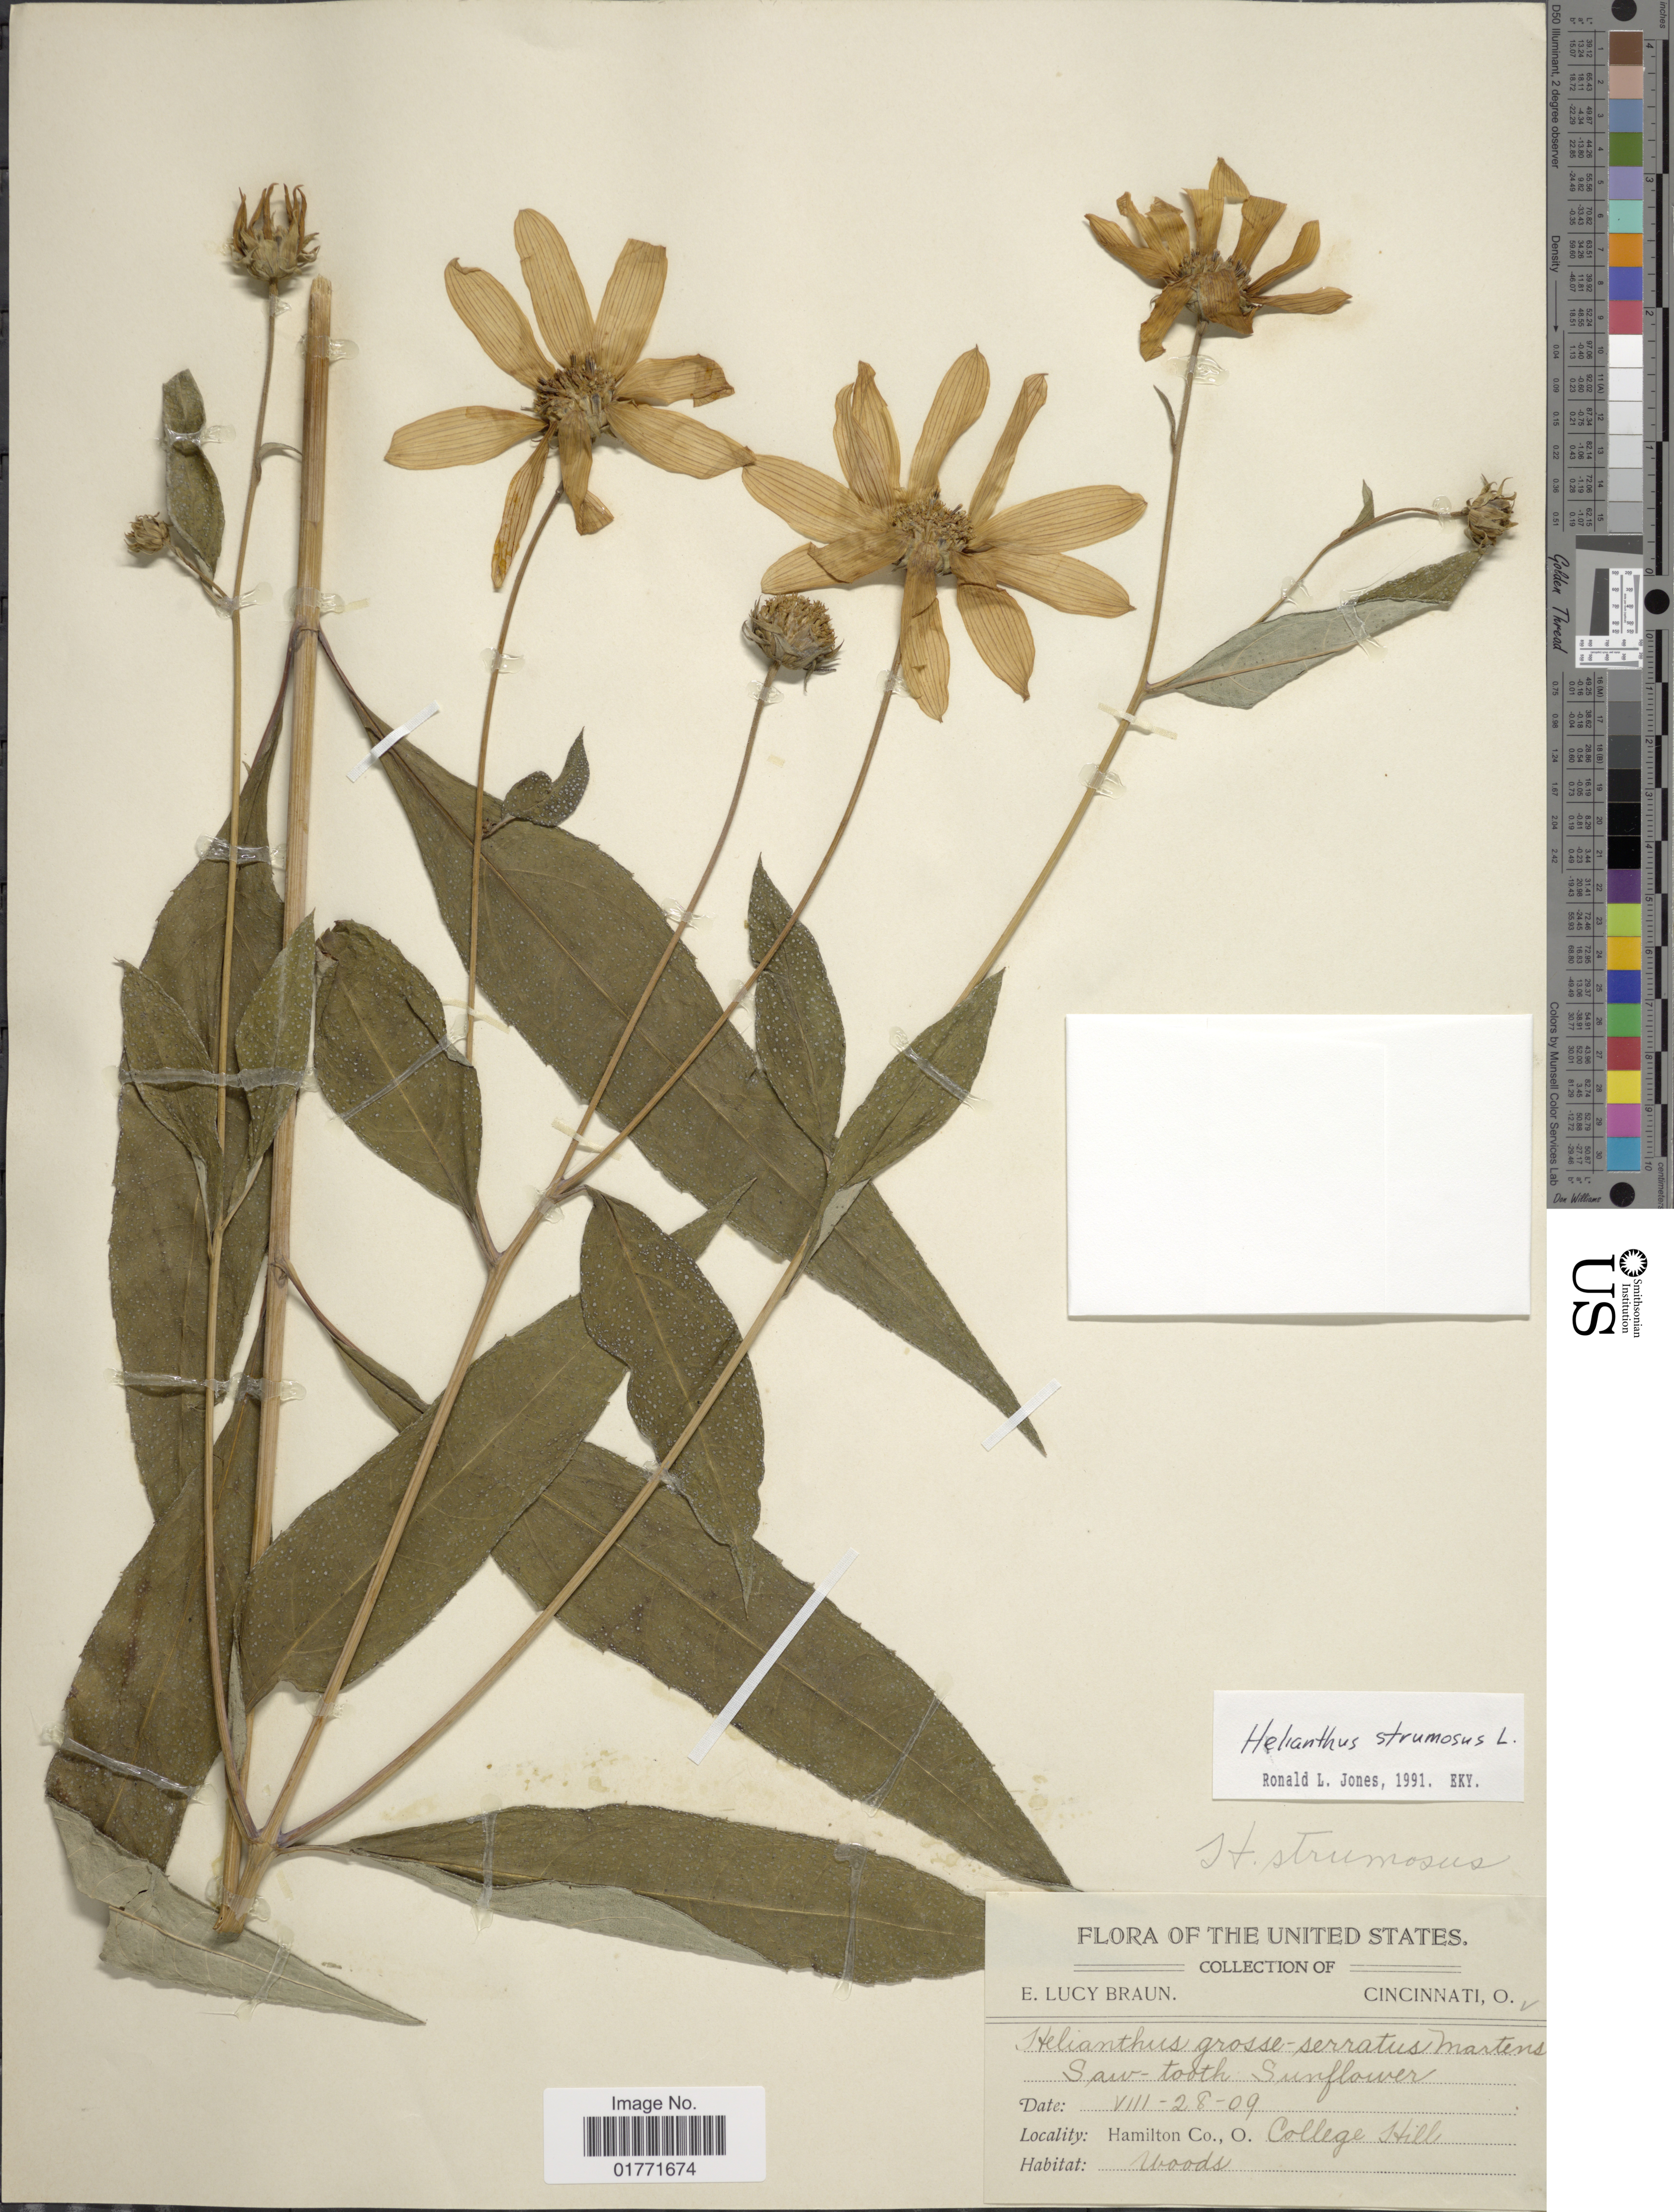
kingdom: Plantae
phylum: Tracheophyta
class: Magnoliopsida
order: Asterales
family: Asteraceae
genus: Helianthus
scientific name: Helianthus strumosus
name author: L.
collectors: E. L. Braun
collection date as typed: Transcribed d/m/y: 28/8/9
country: United States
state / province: Ohio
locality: Hamilton Co., O. College Hill,